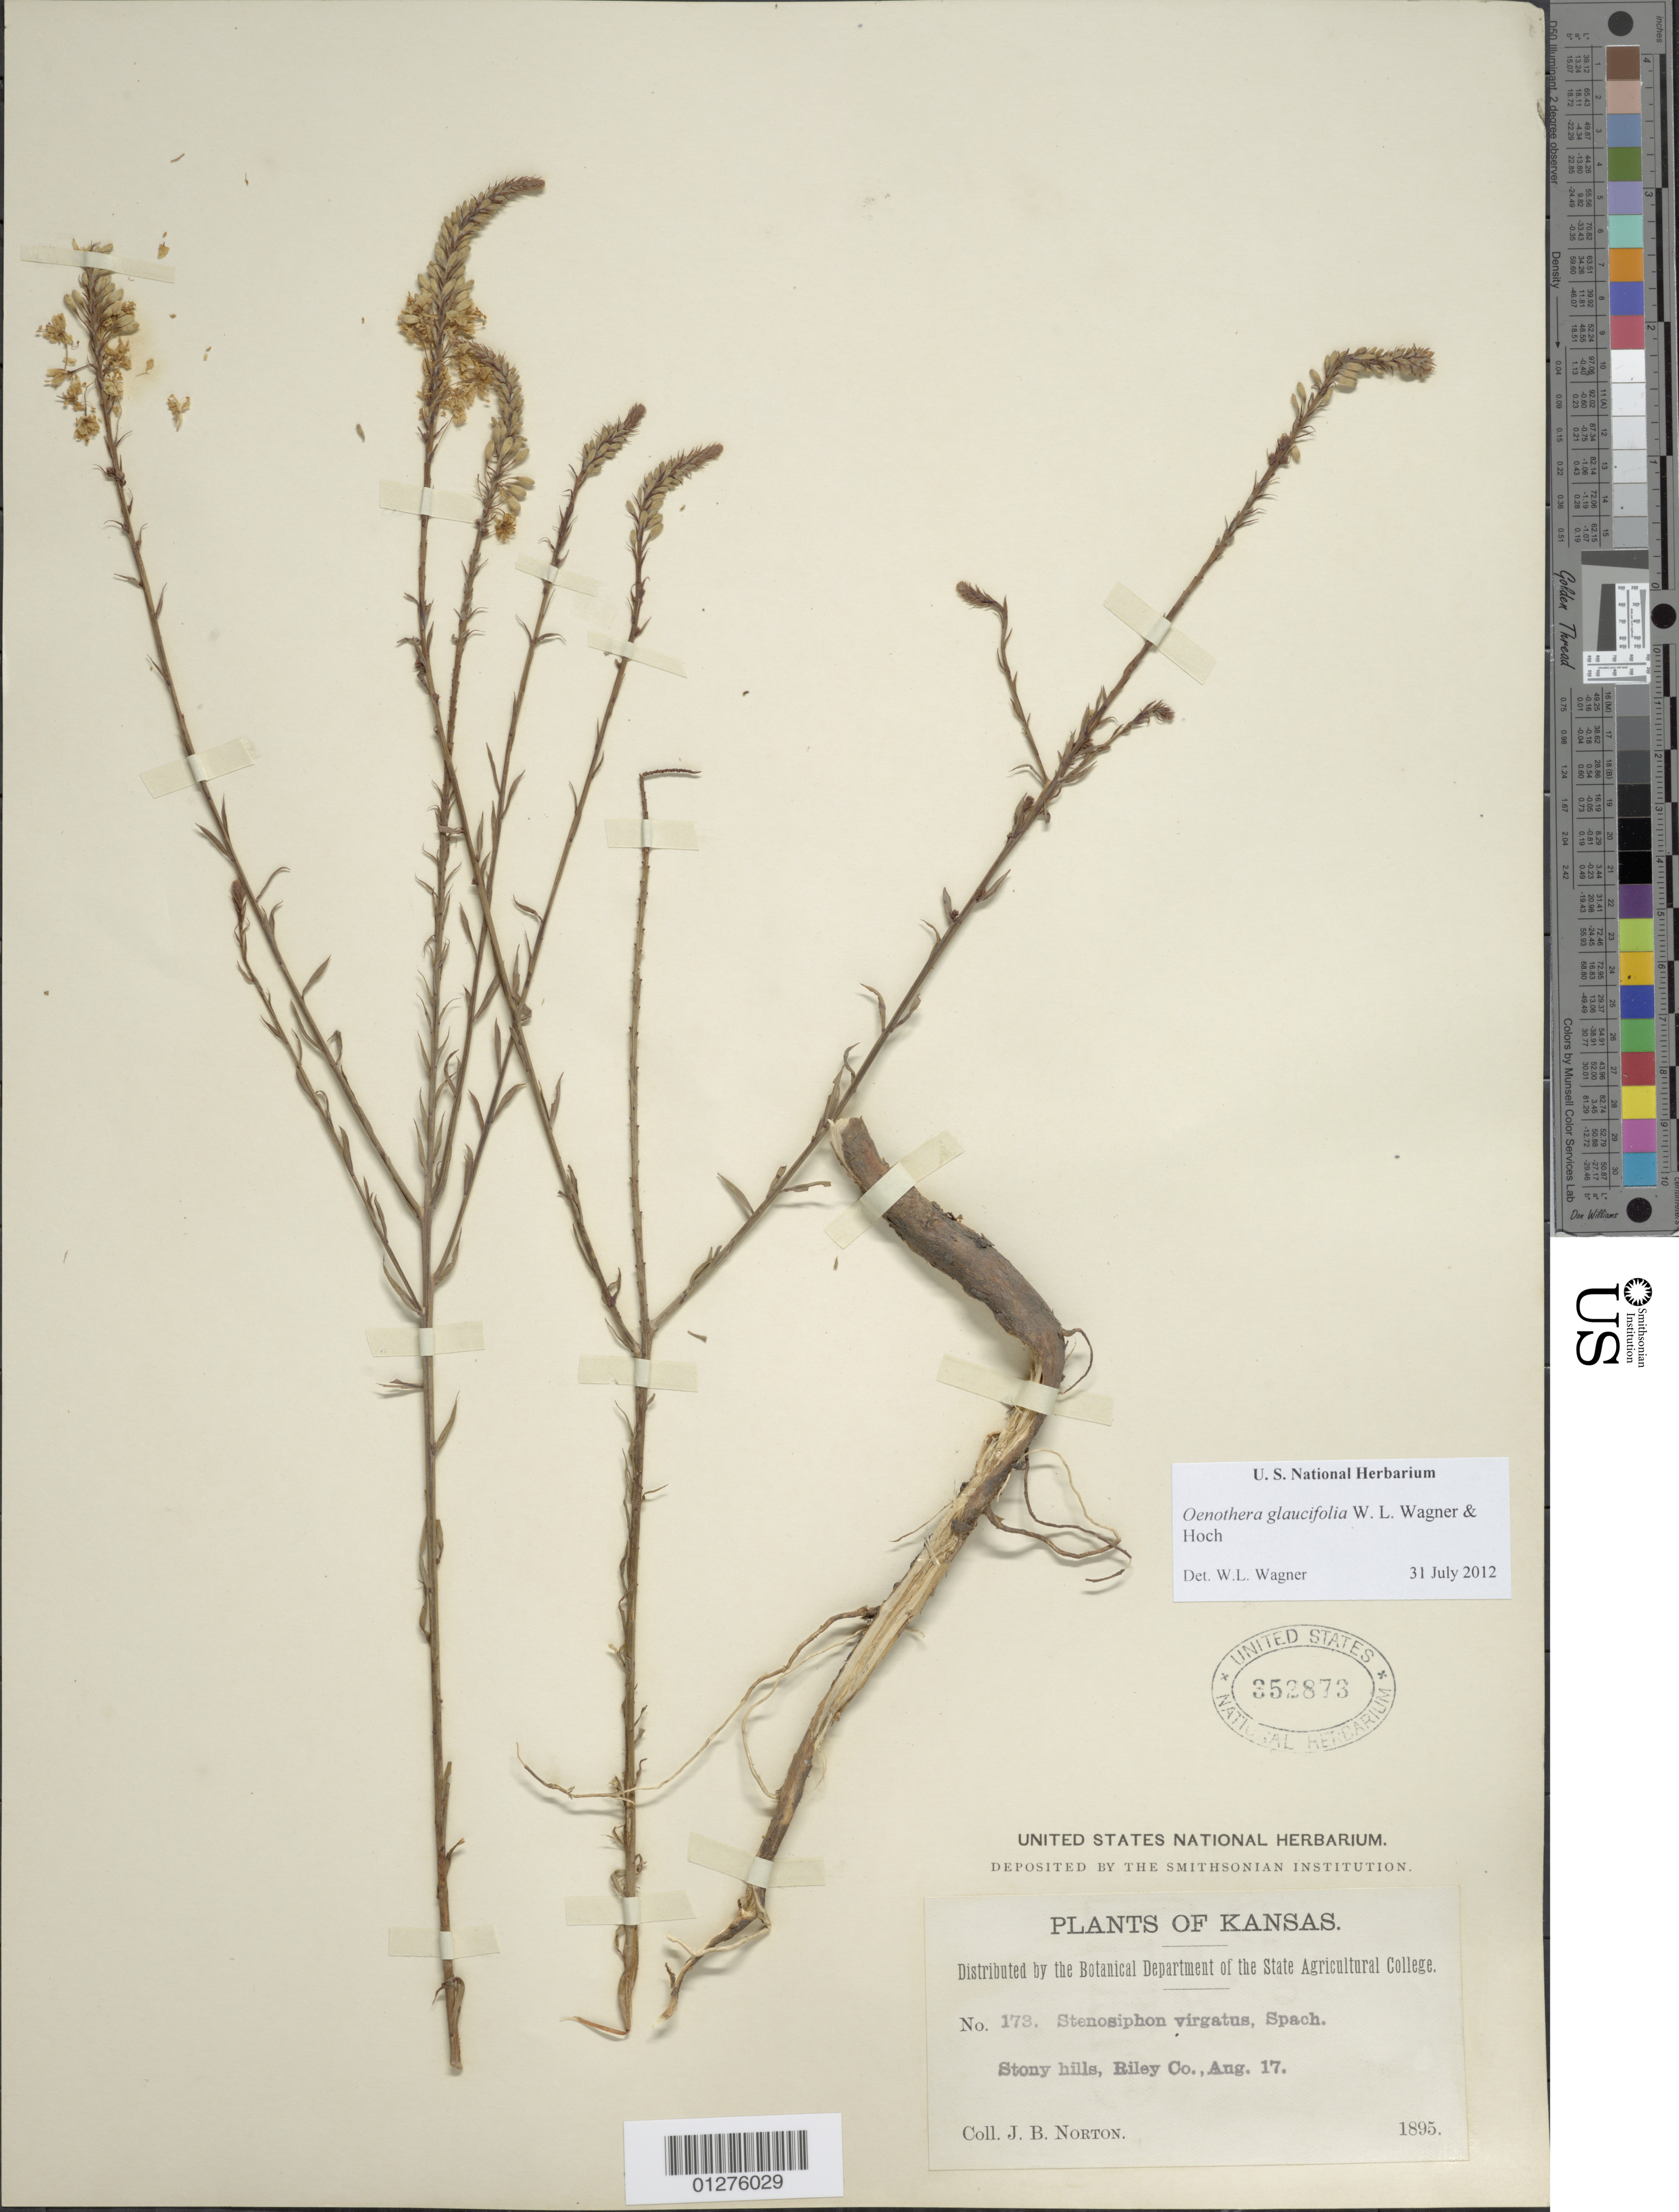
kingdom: Plantae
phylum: Tracheophyta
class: Magnoliopsida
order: Myrtales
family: Onagraceae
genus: Oenothera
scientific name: Oenothera glaucifolia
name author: W.L. Wagner & Hoch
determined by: Wagner, W. L., (BOT), Smithsonian Institution - National Museum of Natural History (UNITED STATES)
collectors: J. B. Norton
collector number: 173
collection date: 1895-08-17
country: United States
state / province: Kansas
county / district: Riley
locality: Stony hills.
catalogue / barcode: US 352873